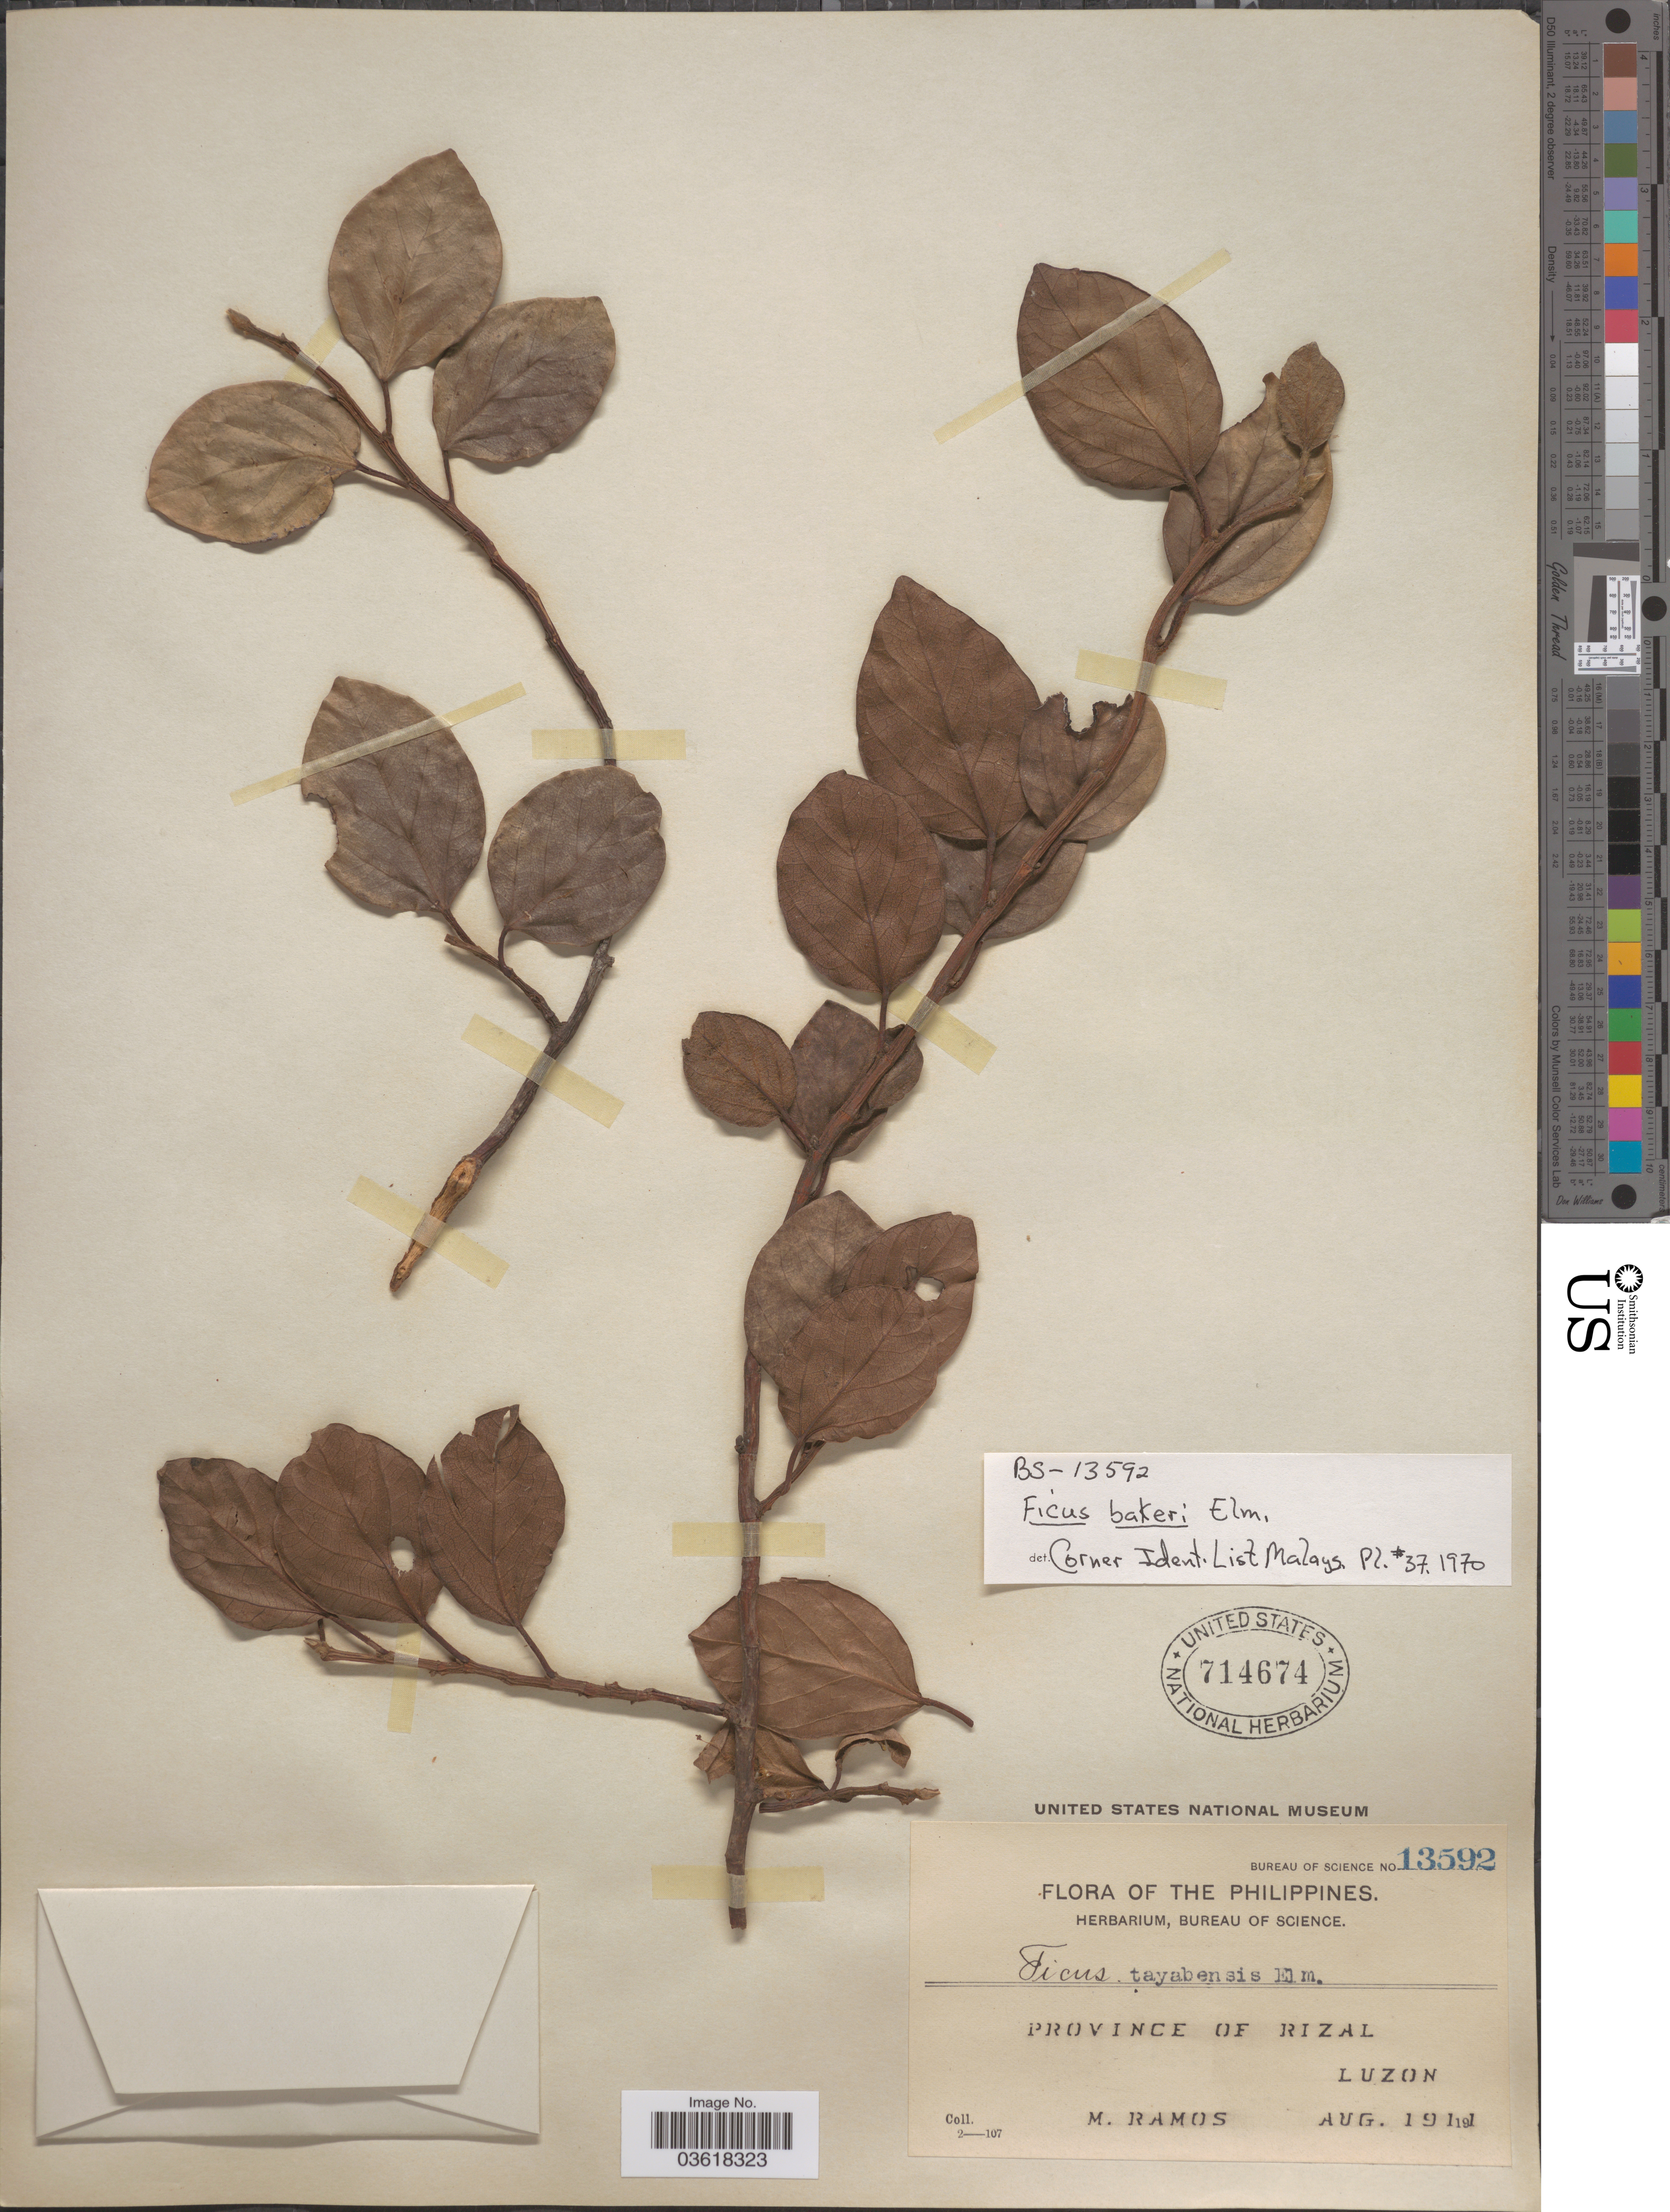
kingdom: Plantae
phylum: Tracheophyta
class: Magnoliopsida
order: Rosales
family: Moraceae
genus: Ficus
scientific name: Ficus bakeri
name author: Elmer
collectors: M. Ramos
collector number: Bureau of Science 13592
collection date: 1911-08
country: Philippines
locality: Province of Rizal, Luzon.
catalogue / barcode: US 714674